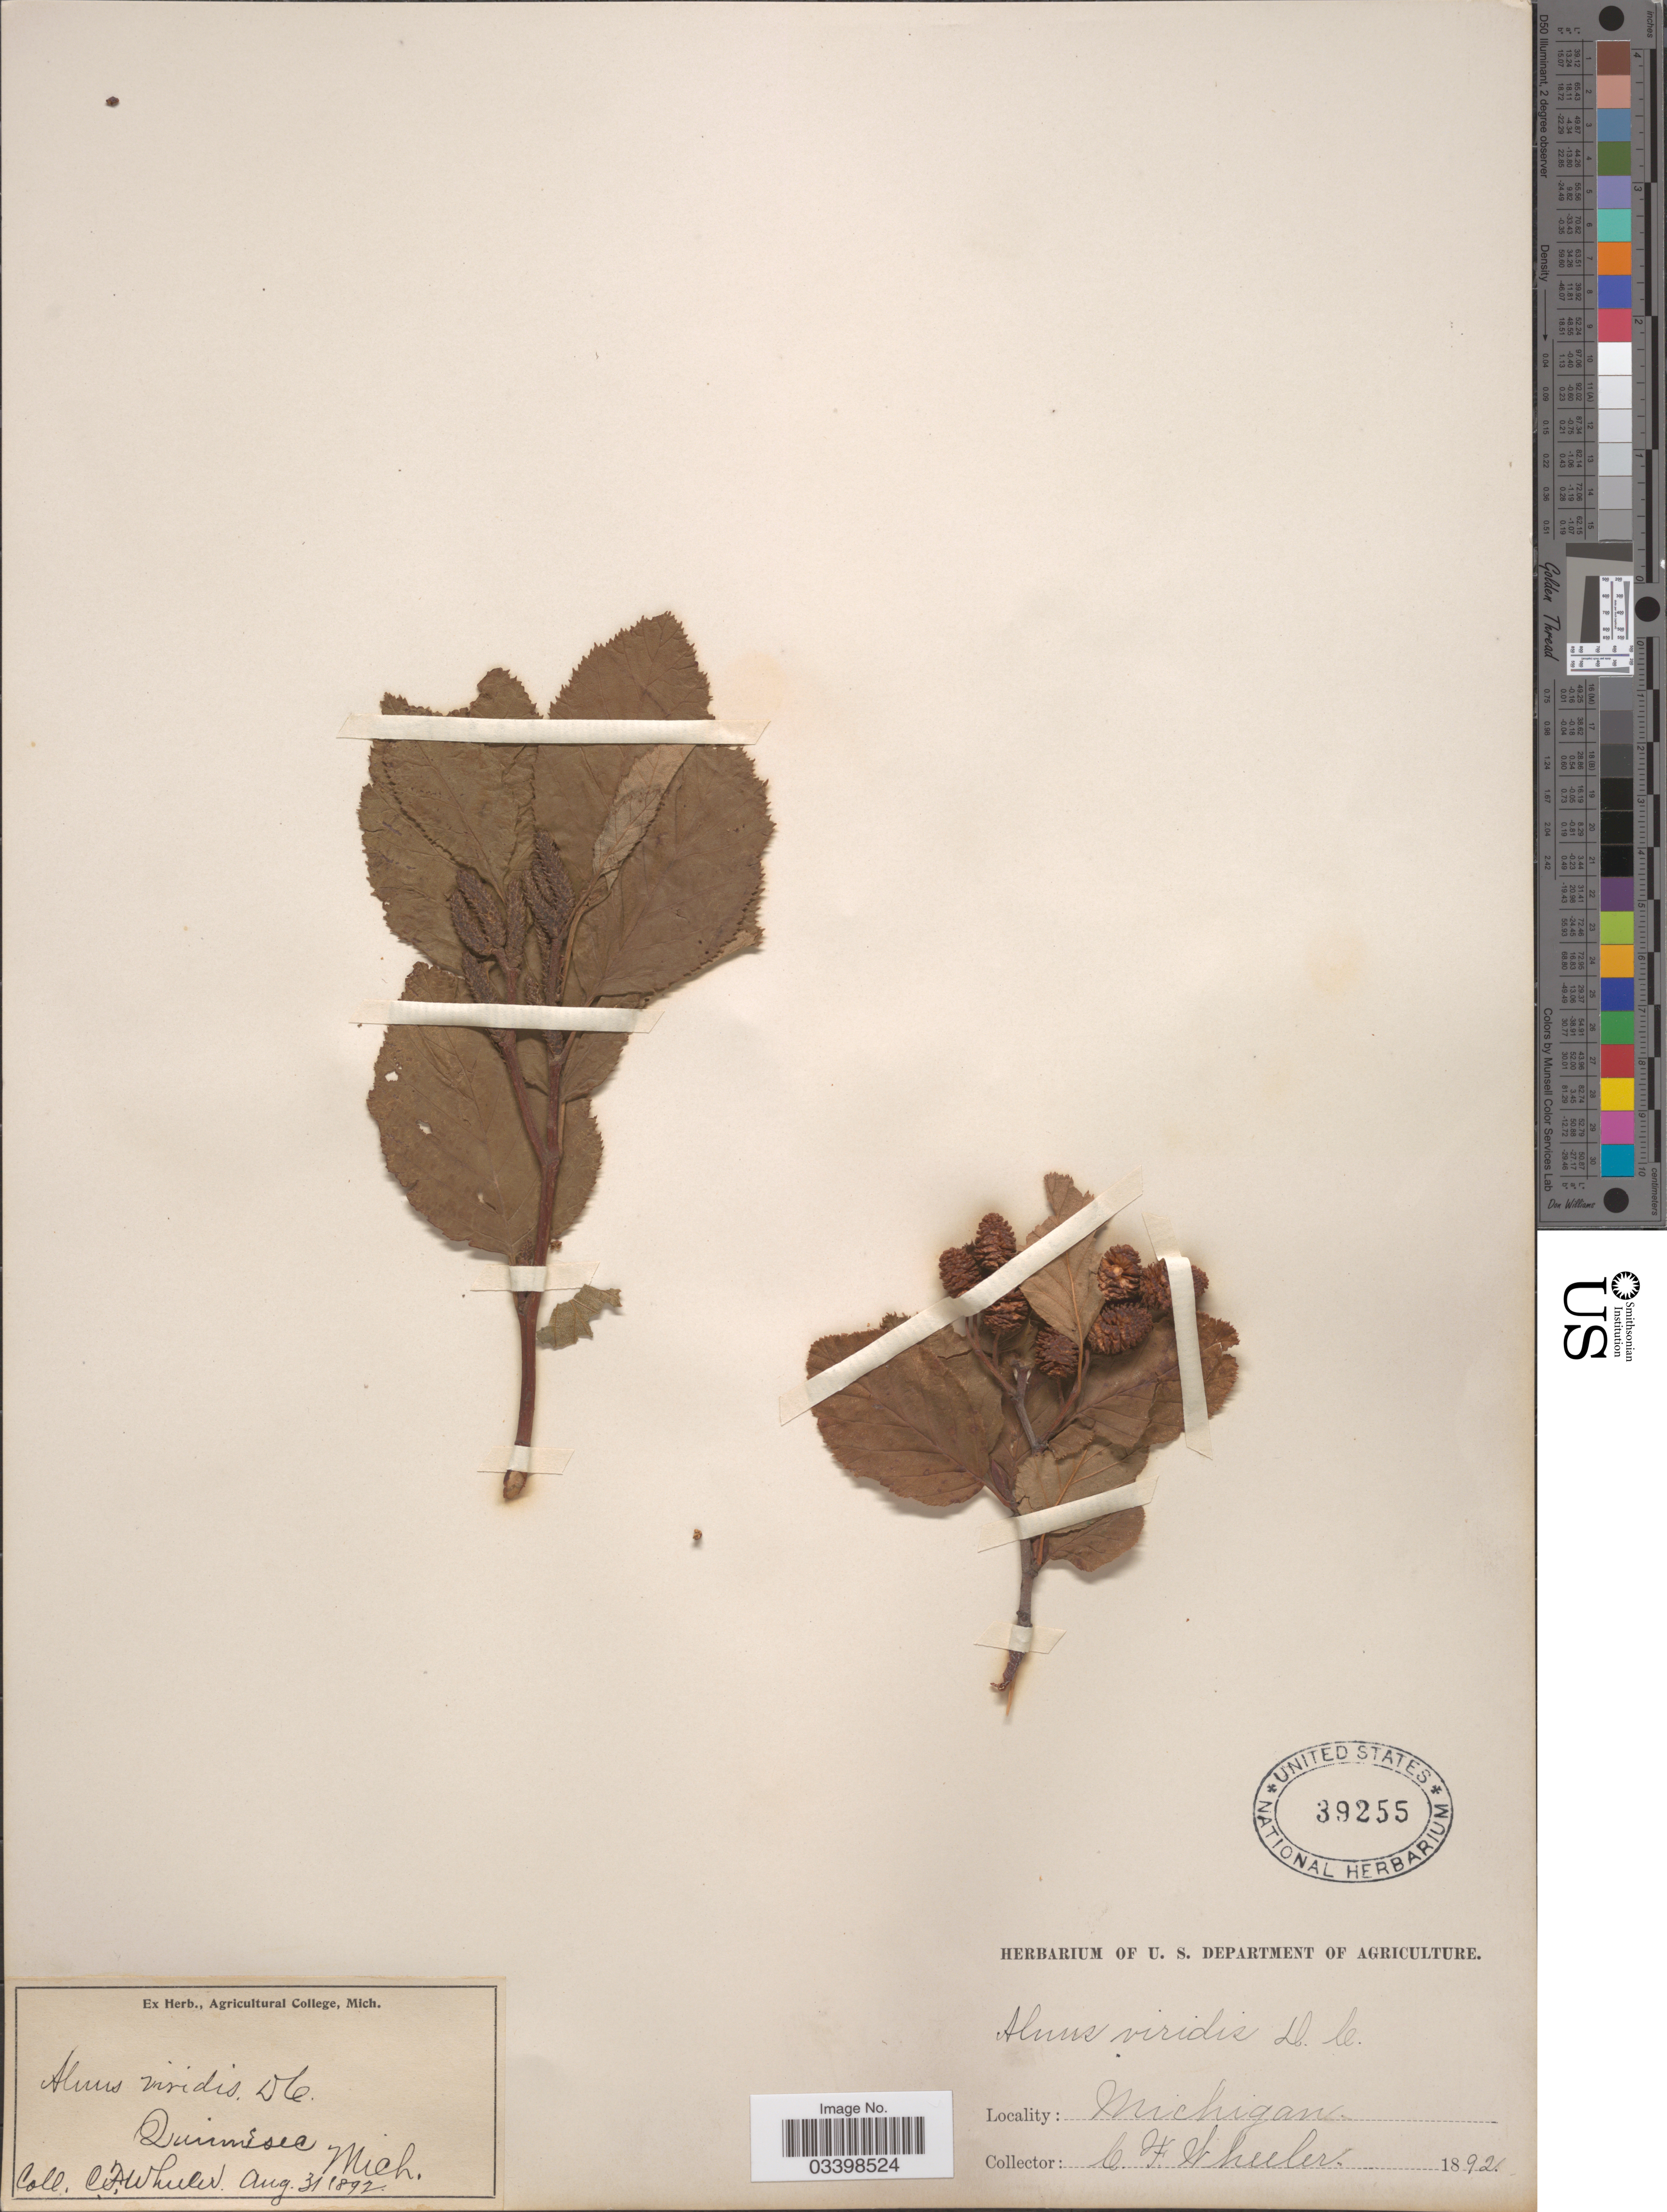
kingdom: Plantae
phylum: Tracheophyta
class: Magnoliopsida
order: Fagales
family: Betulaceae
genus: Alnus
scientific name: Alnus viridis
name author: (Chaix) DC.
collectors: C. Wheeler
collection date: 1892-08-31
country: United States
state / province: Michigan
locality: Quinnesec.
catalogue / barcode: US 39255